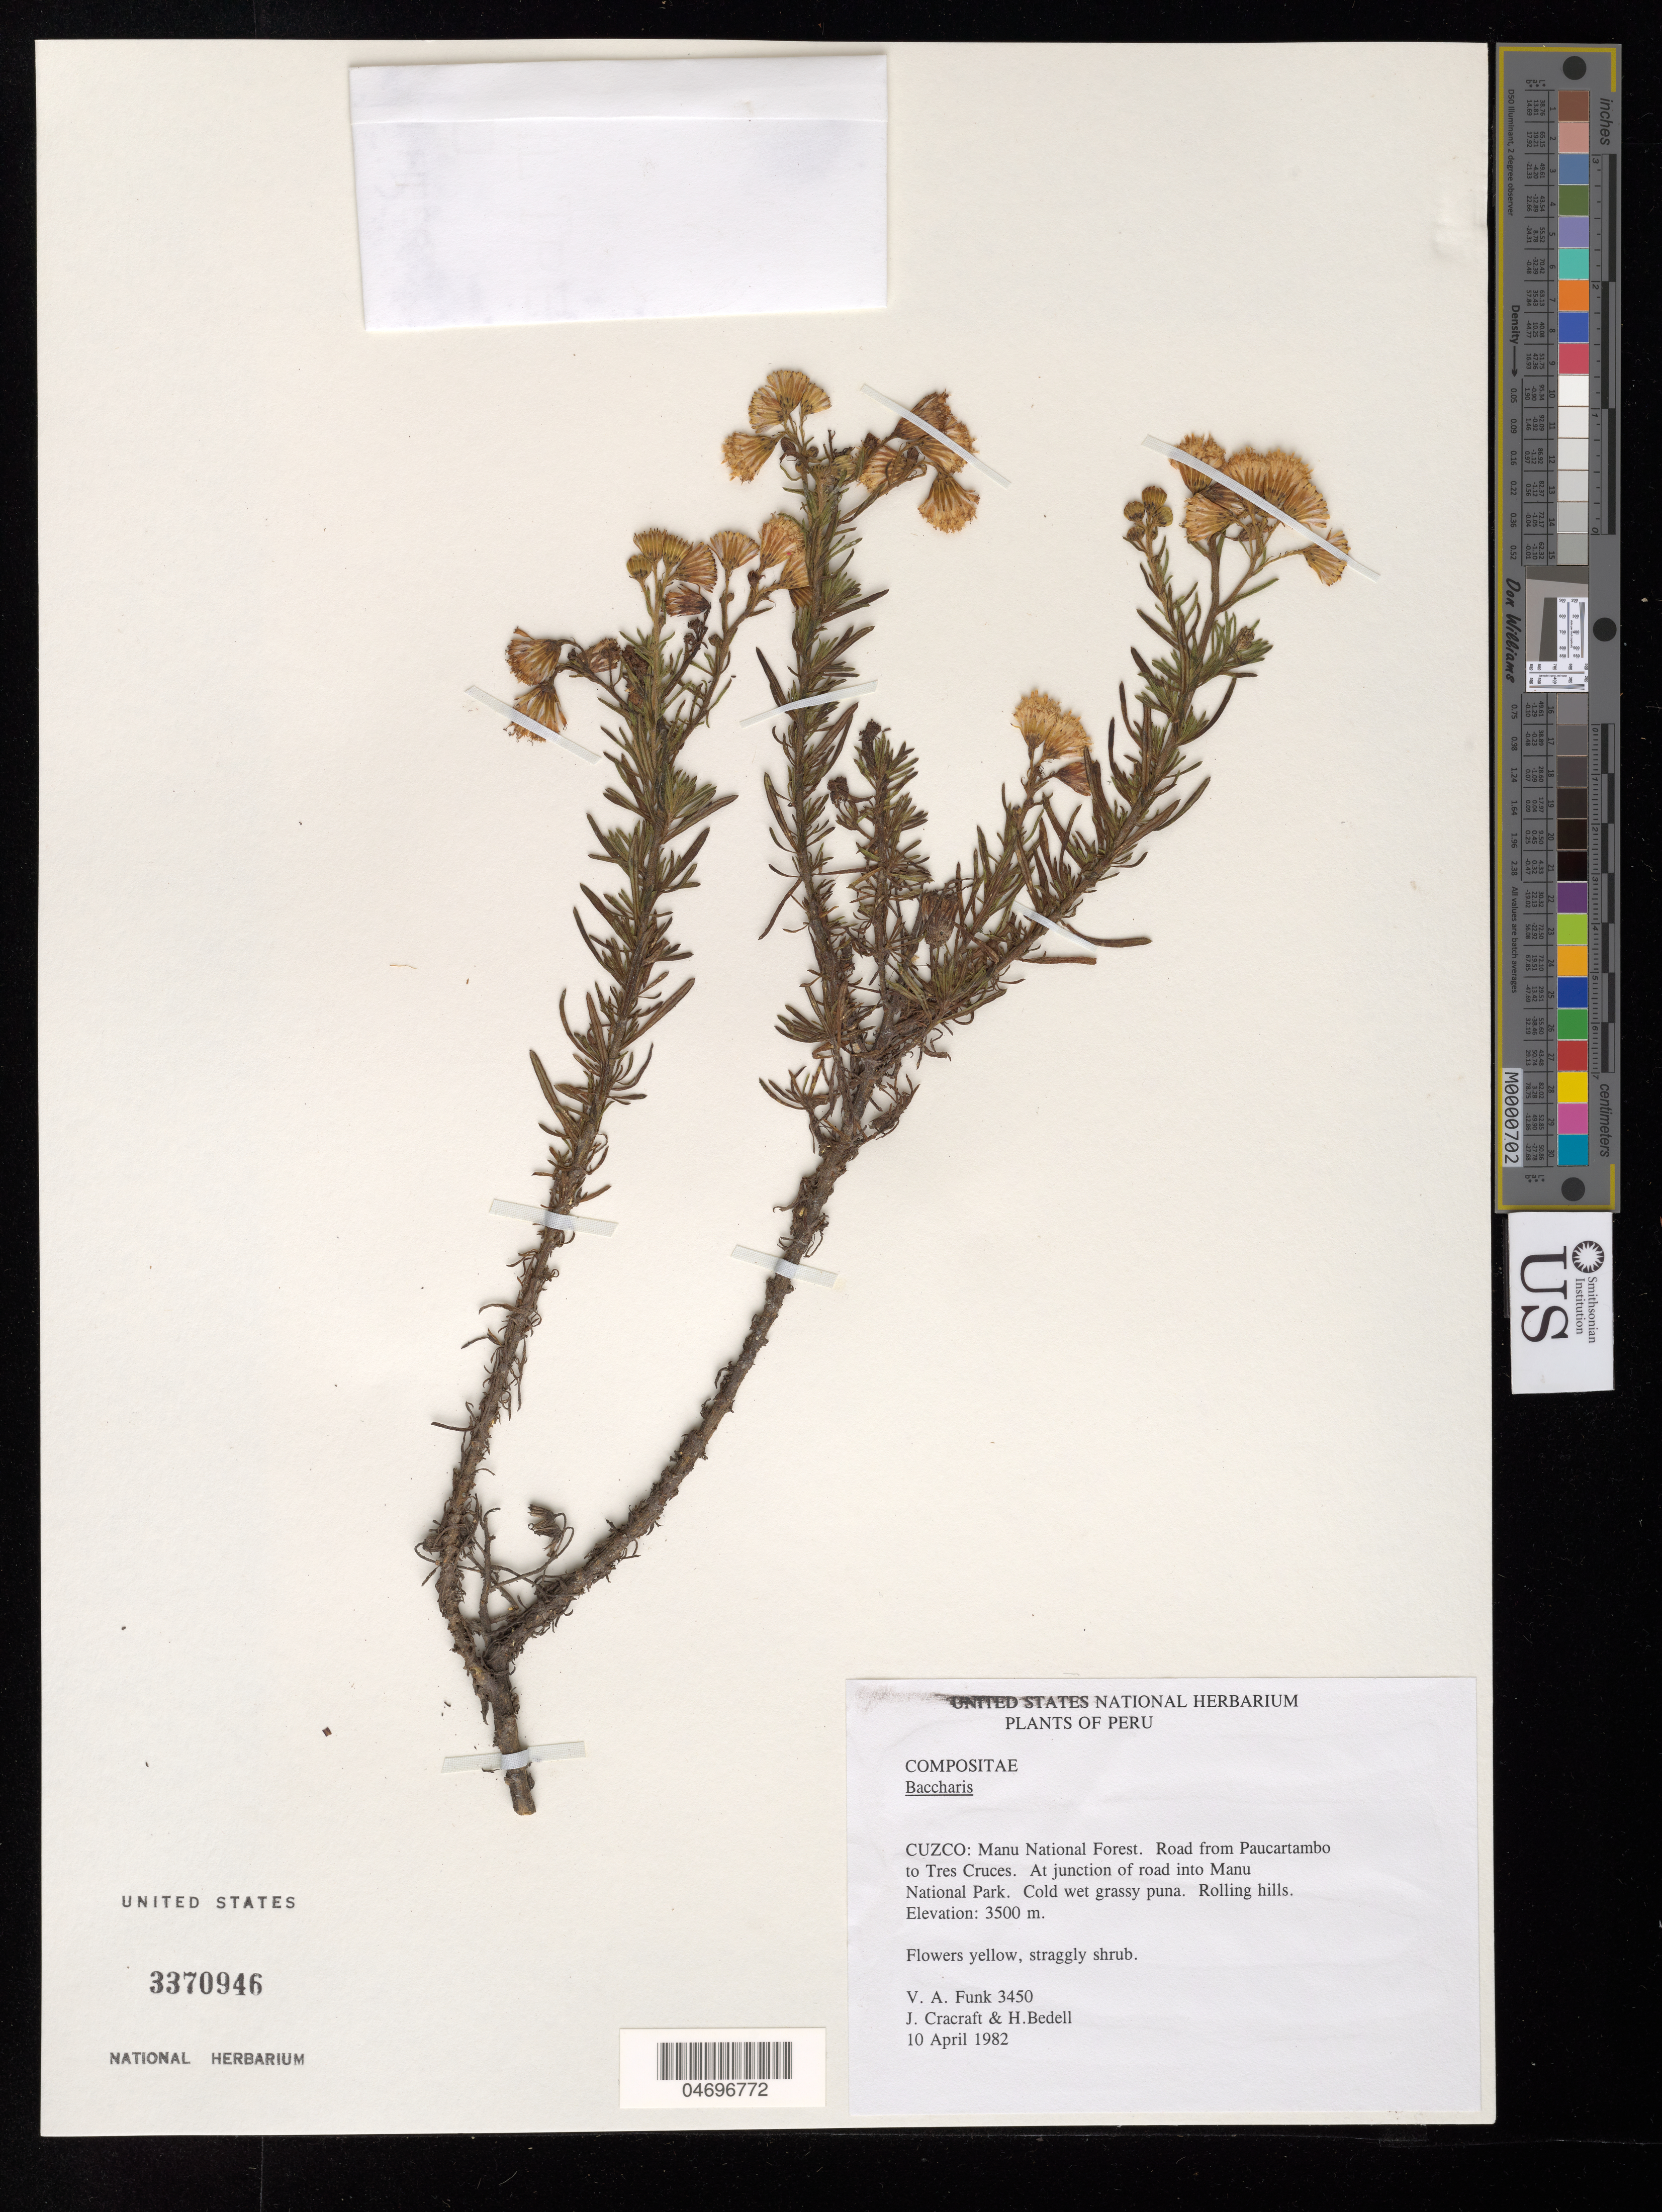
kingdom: Plantae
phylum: Tracheophyta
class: Magnoliopsida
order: Asterales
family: Asteraceae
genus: Baccharis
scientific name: Baccharis sp.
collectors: V. Funk, J. L. Cracraft & H. G. Bedell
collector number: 3450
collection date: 1982-04-10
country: Peru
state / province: Cusco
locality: Manu National Forest. Road from Paucartambo to Tres Cruces. At junction of main road into Manu National Park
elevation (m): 3500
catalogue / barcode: US 3370946